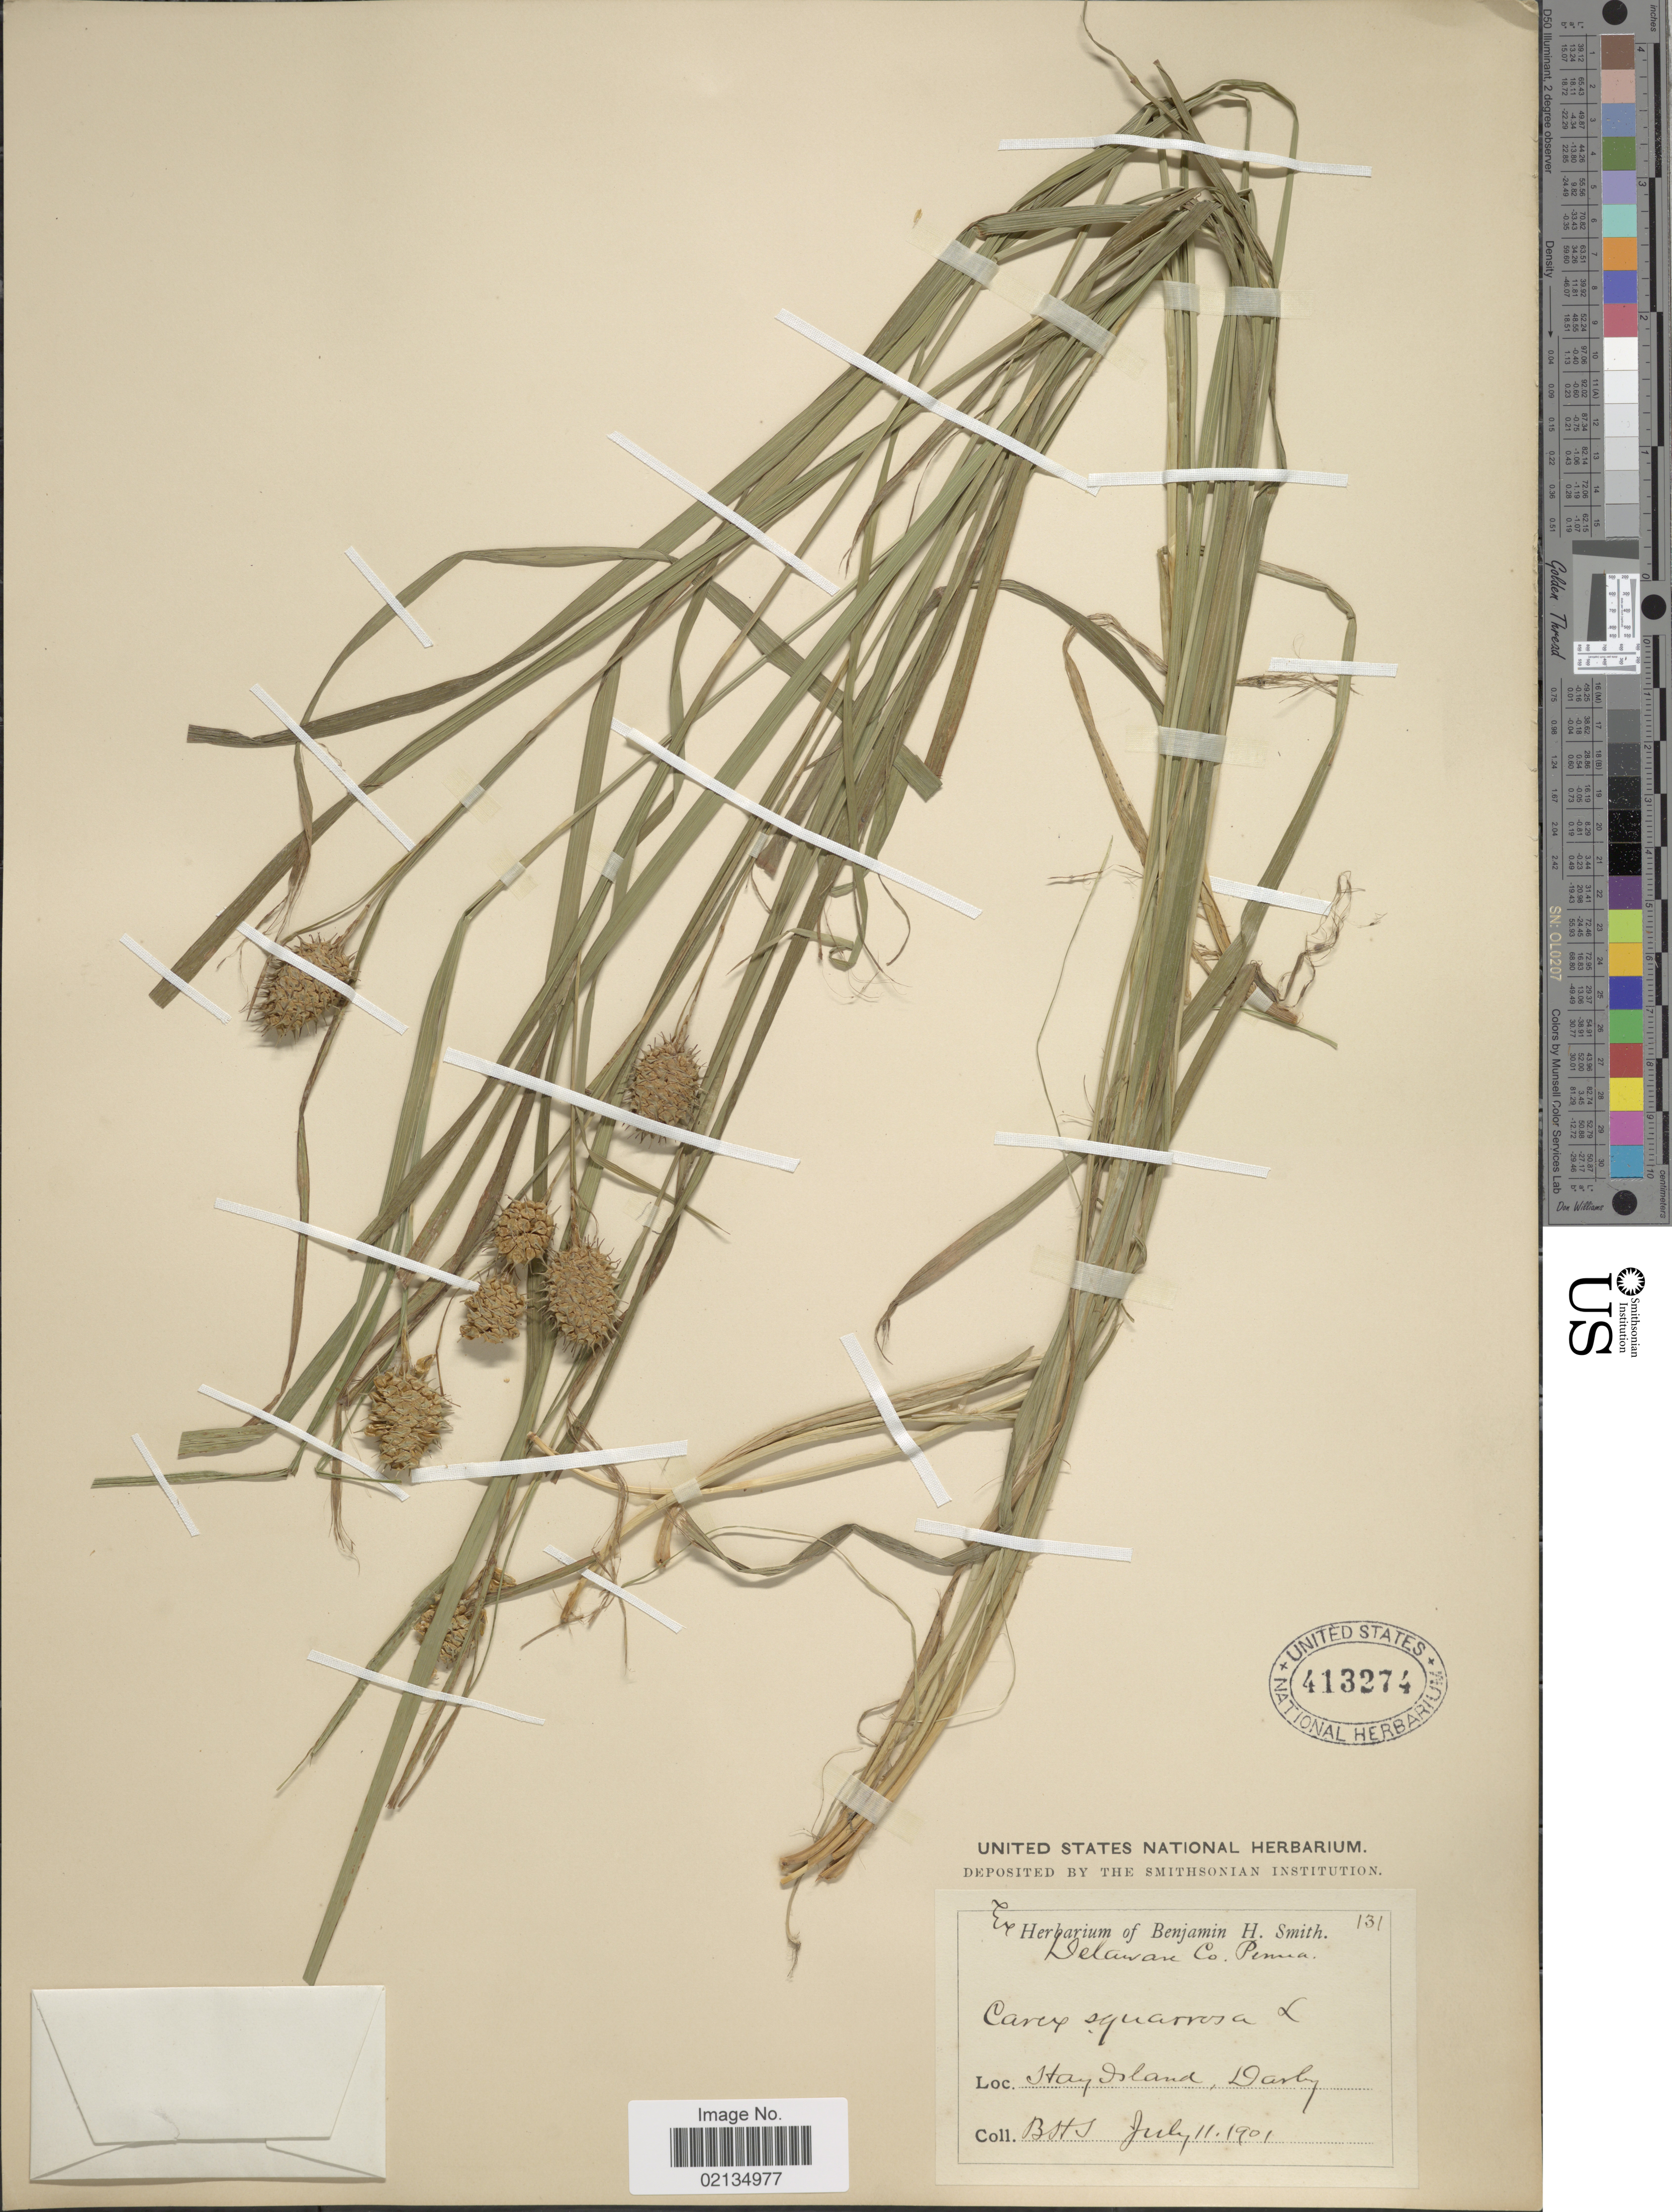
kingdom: Plantae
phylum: Tracheophyta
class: Liliopsida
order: Poales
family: Cyperaceae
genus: Carex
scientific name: Carex squarrosa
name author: L.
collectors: B. H. Smith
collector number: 131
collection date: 1901-07-11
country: United States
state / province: Pennsylvania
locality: Delaware Co. Penna. Hay Island, Darby.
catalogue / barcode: US 413274